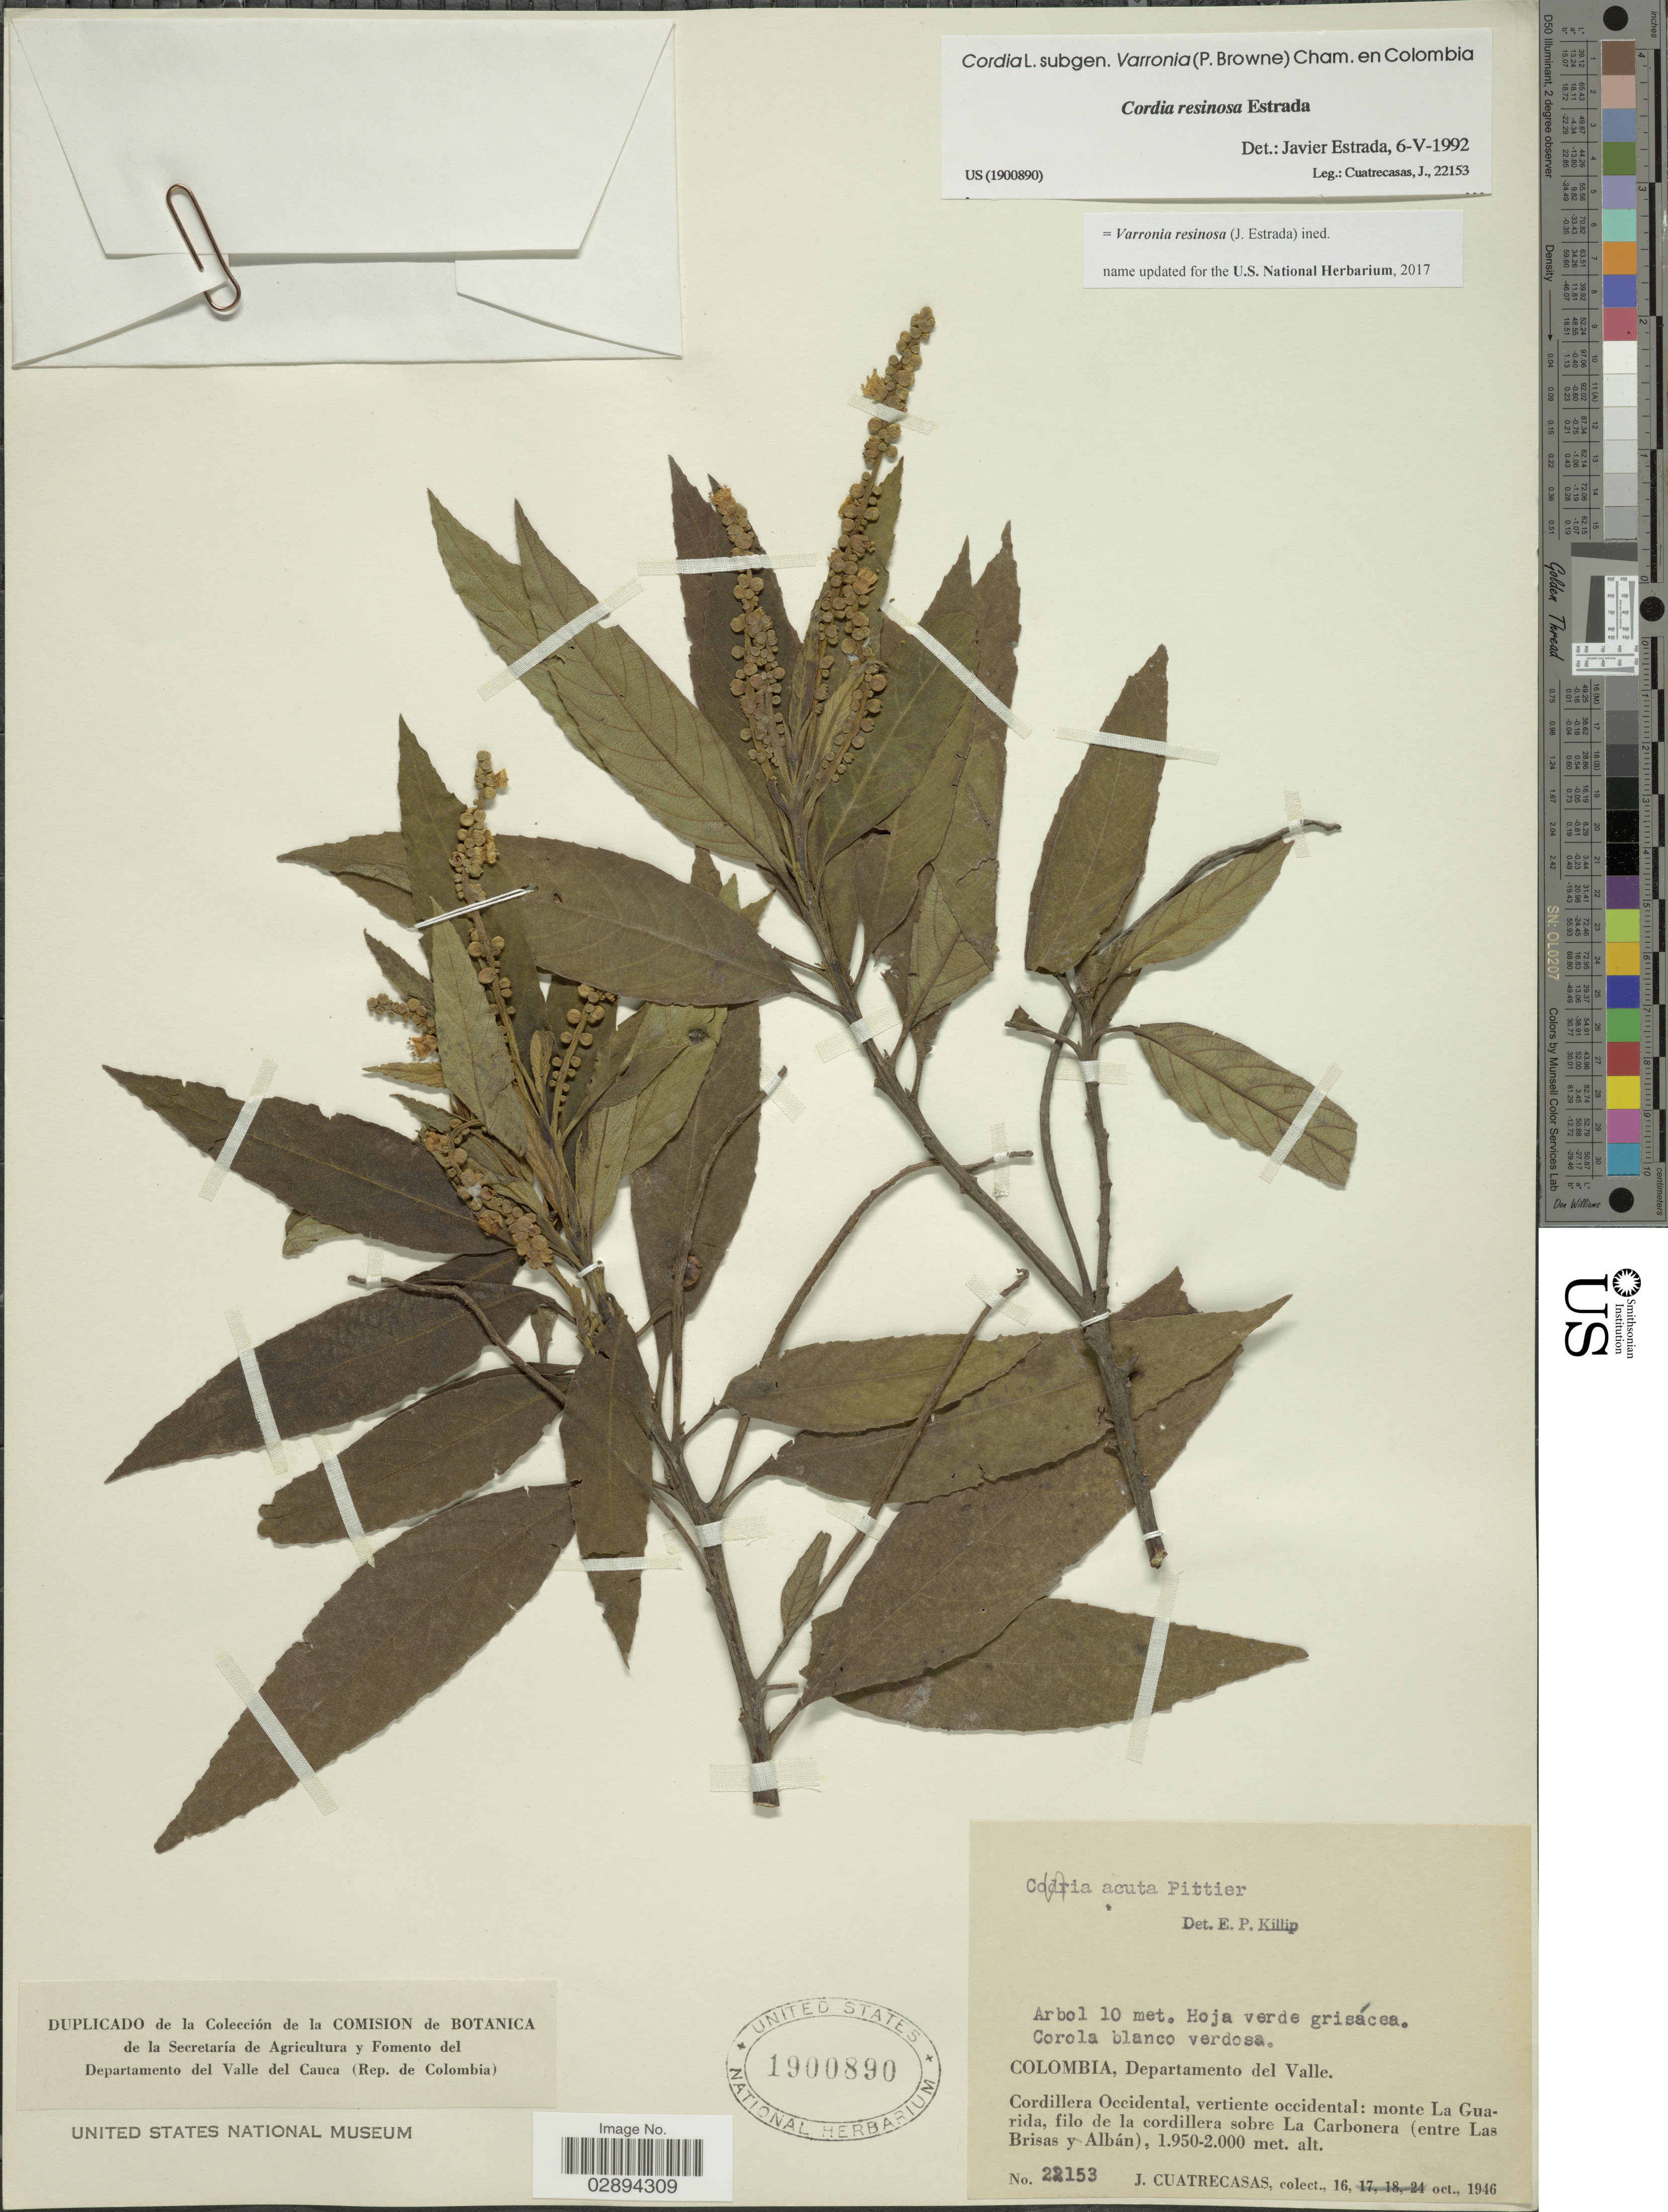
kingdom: Plantae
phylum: Tracheophyta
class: Magnoliopsida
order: Boraginales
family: Cordiaceae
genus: Varronia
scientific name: Varronia resinosa (J. Estrada) comb. nov. ined.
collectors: J. Cuatrecasas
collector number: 22153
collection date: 1946-10-16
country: Colombia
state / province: Valle del Cauca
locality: Departamento del Valle, Cordillera Occidental, vertiente occidental, monte La Guarida, filo de la cordillera sobre La Carbonera (entre Las Brisas y Albán).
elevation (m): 1950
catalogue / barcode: US 1900890